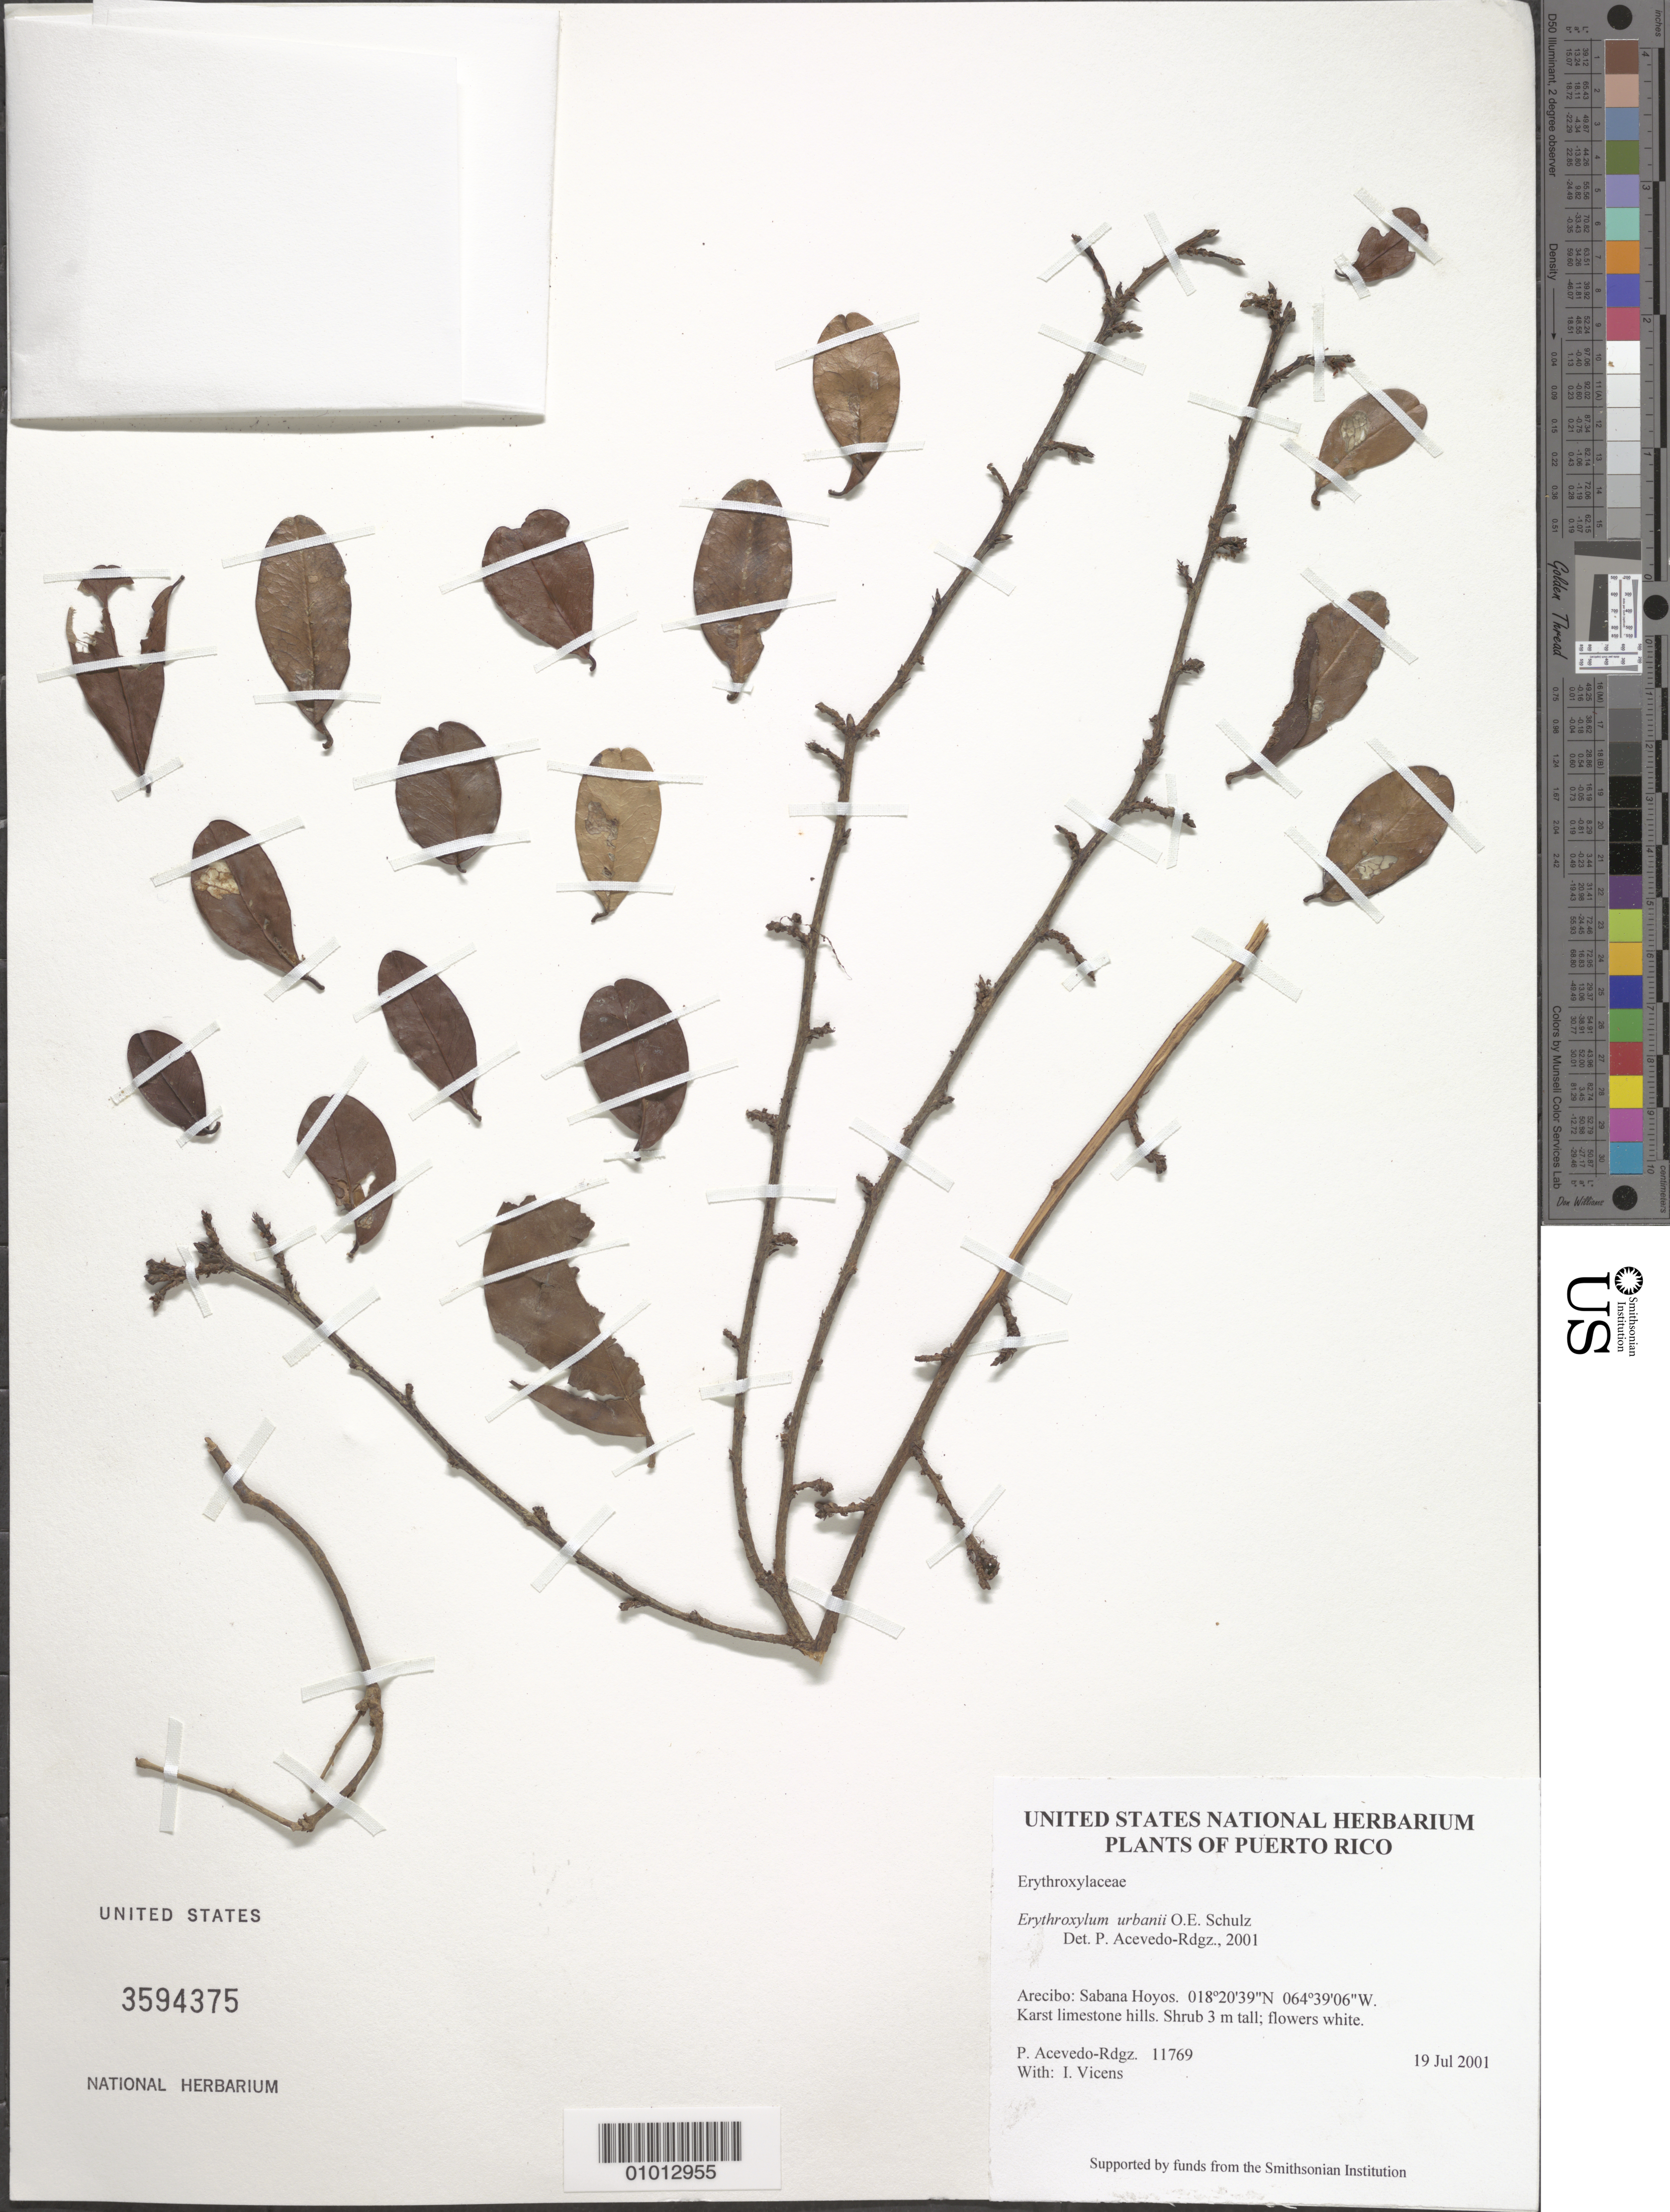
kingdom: Plantae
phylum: Tracheophyta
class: Magnoliopsida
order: Malpighiales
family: Erythroxylaceae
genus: Erythroxylum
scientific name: Erythroxylum urbanii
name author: O.E. Schulz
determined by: Acevedo-Rodríguez, P., (BOT), Smithsonian Institution - National Museum of Natural History (UNITED STATES)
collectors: P. Acevedo-Rodr. & I. Vicens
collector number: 11769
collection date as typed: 19 Jul 2001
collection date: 2001-07-19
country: Puerto Rico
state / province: Arecibo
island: Puerto Rico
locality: Arecibo: Sabana Hoyos.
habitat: Karst limestone hills.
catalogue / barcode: US 3594375